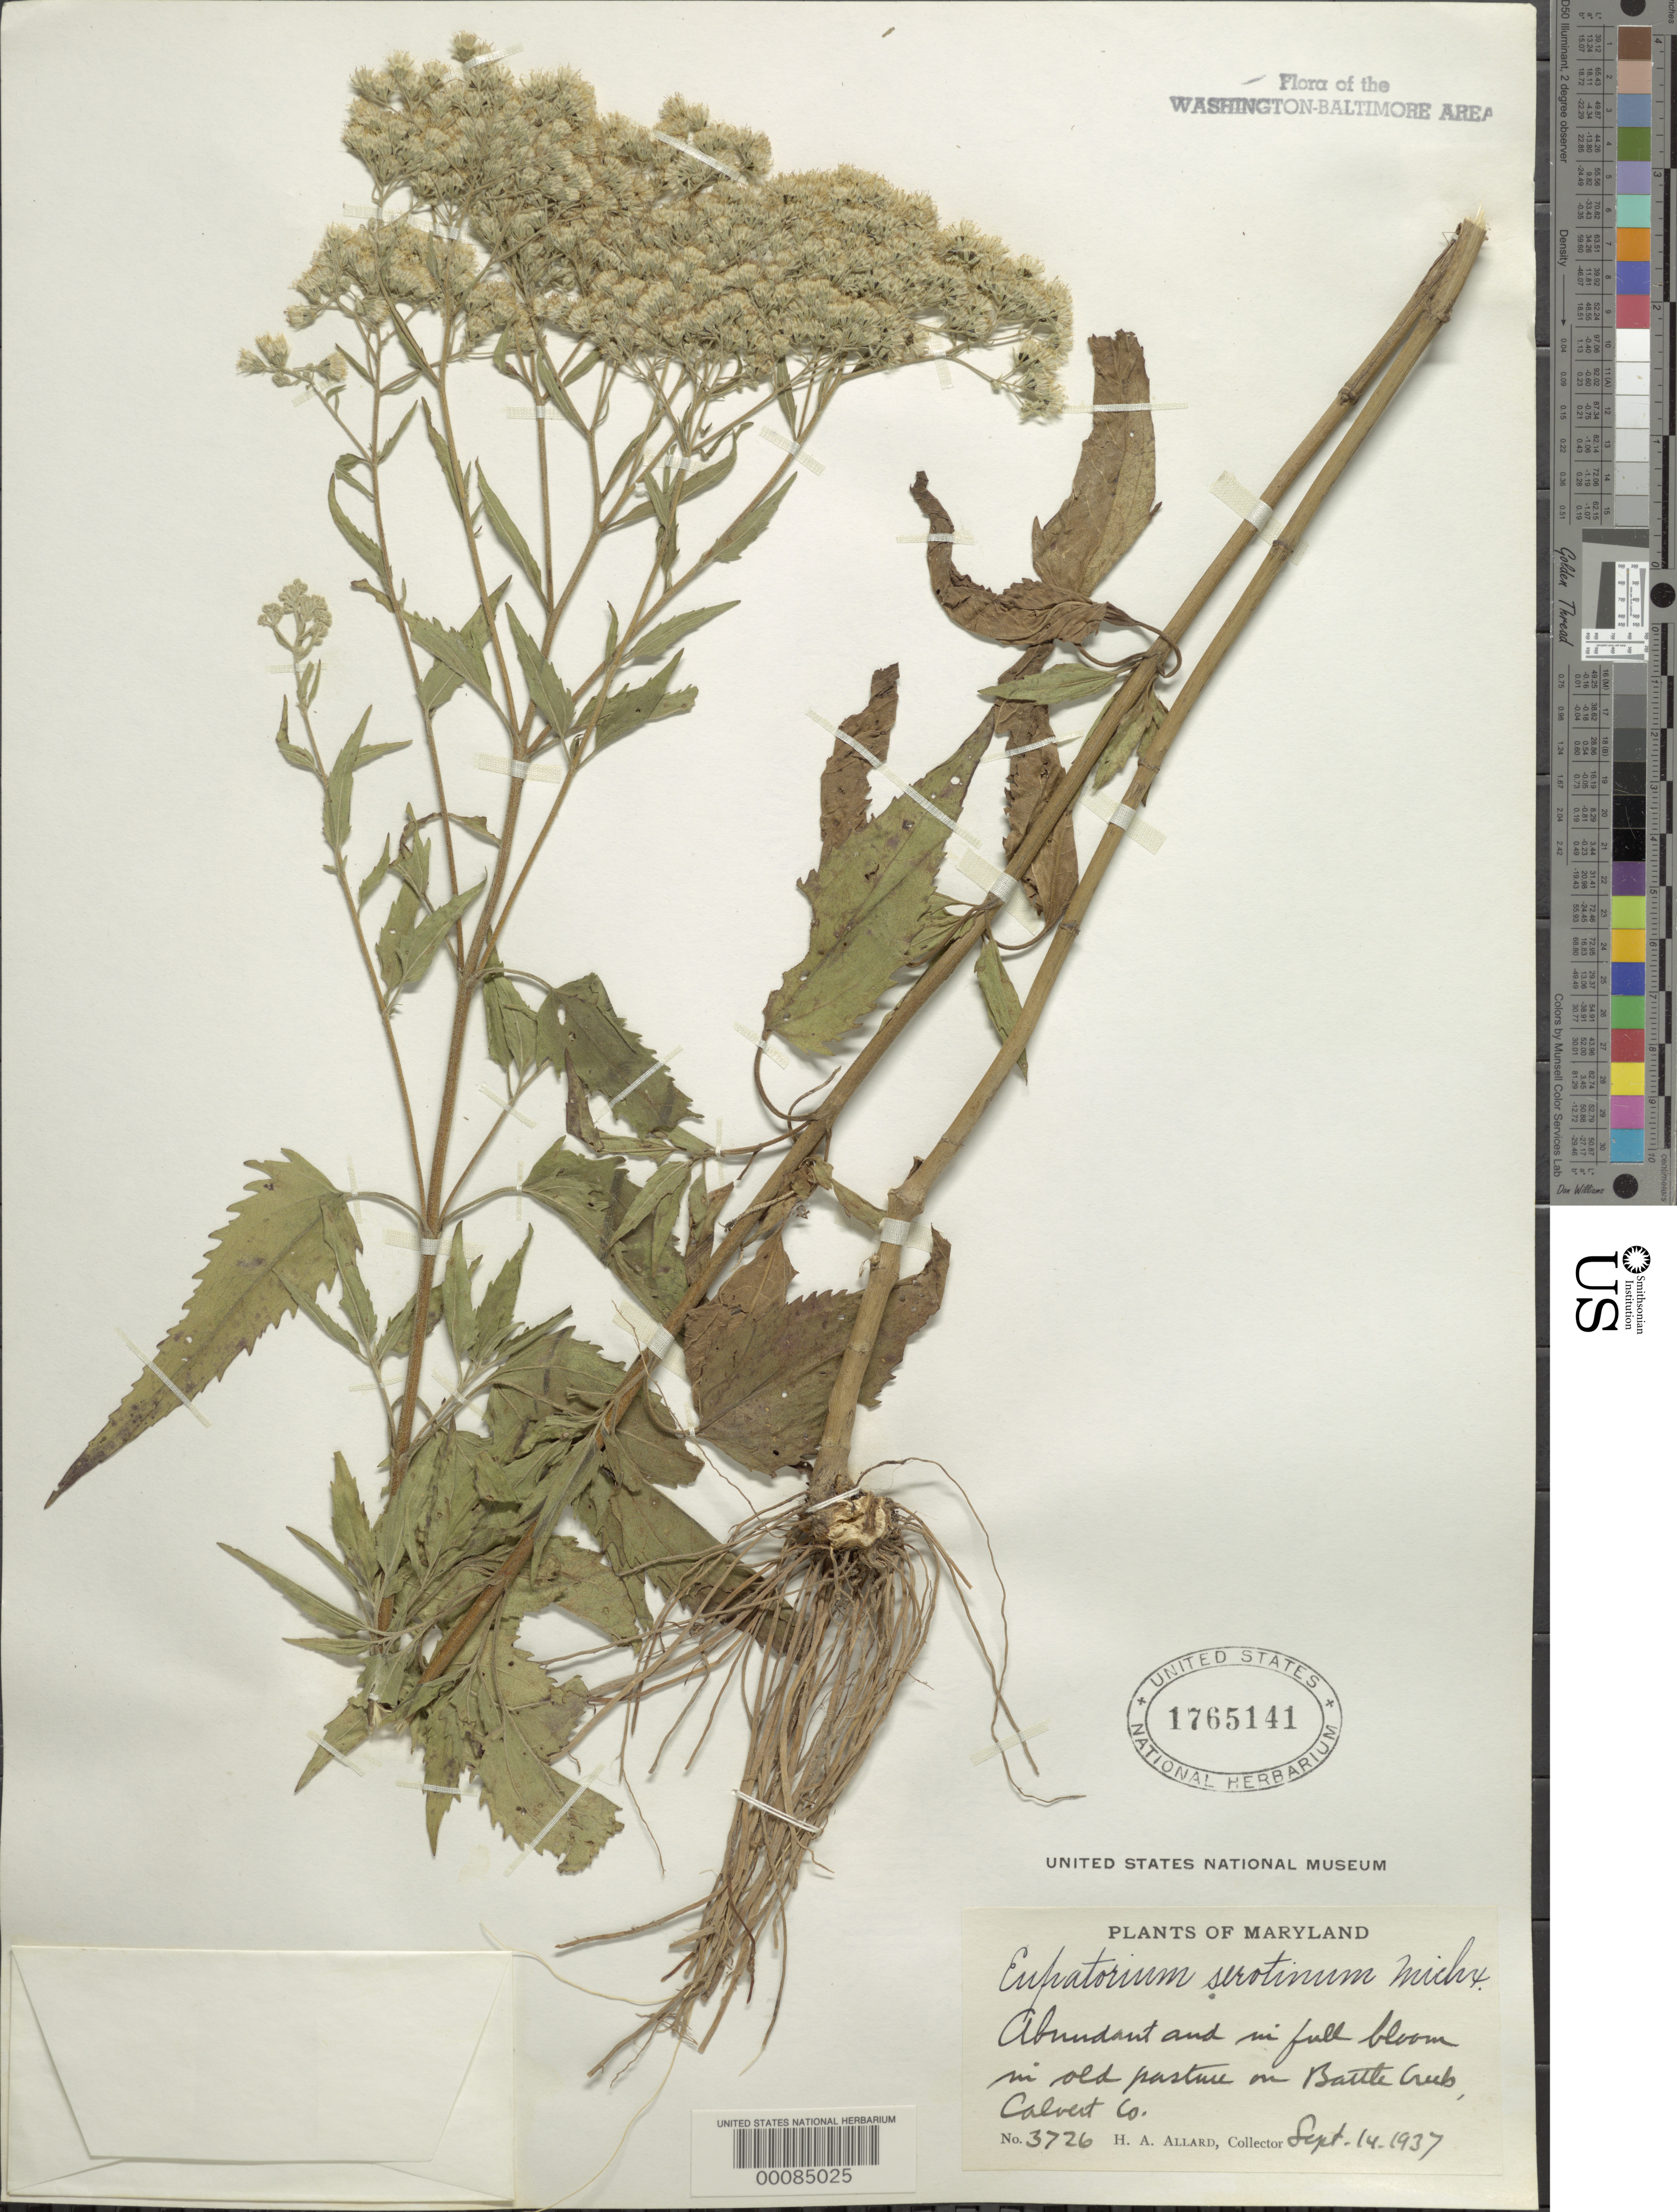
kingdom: Plantae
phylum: Tracheophyta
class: Magnoliopsida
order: Asterales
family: Asteraceae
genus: Eupatorium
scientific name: Eupatorium serotinum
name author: Michx.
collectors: H. A. Allard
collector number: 3726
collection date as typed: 14 Sep 1937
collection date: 1937-09-14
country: United States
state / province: Maryland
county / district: Calvert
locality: Battle Creek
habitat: Old pasture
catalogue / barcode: US 1765141